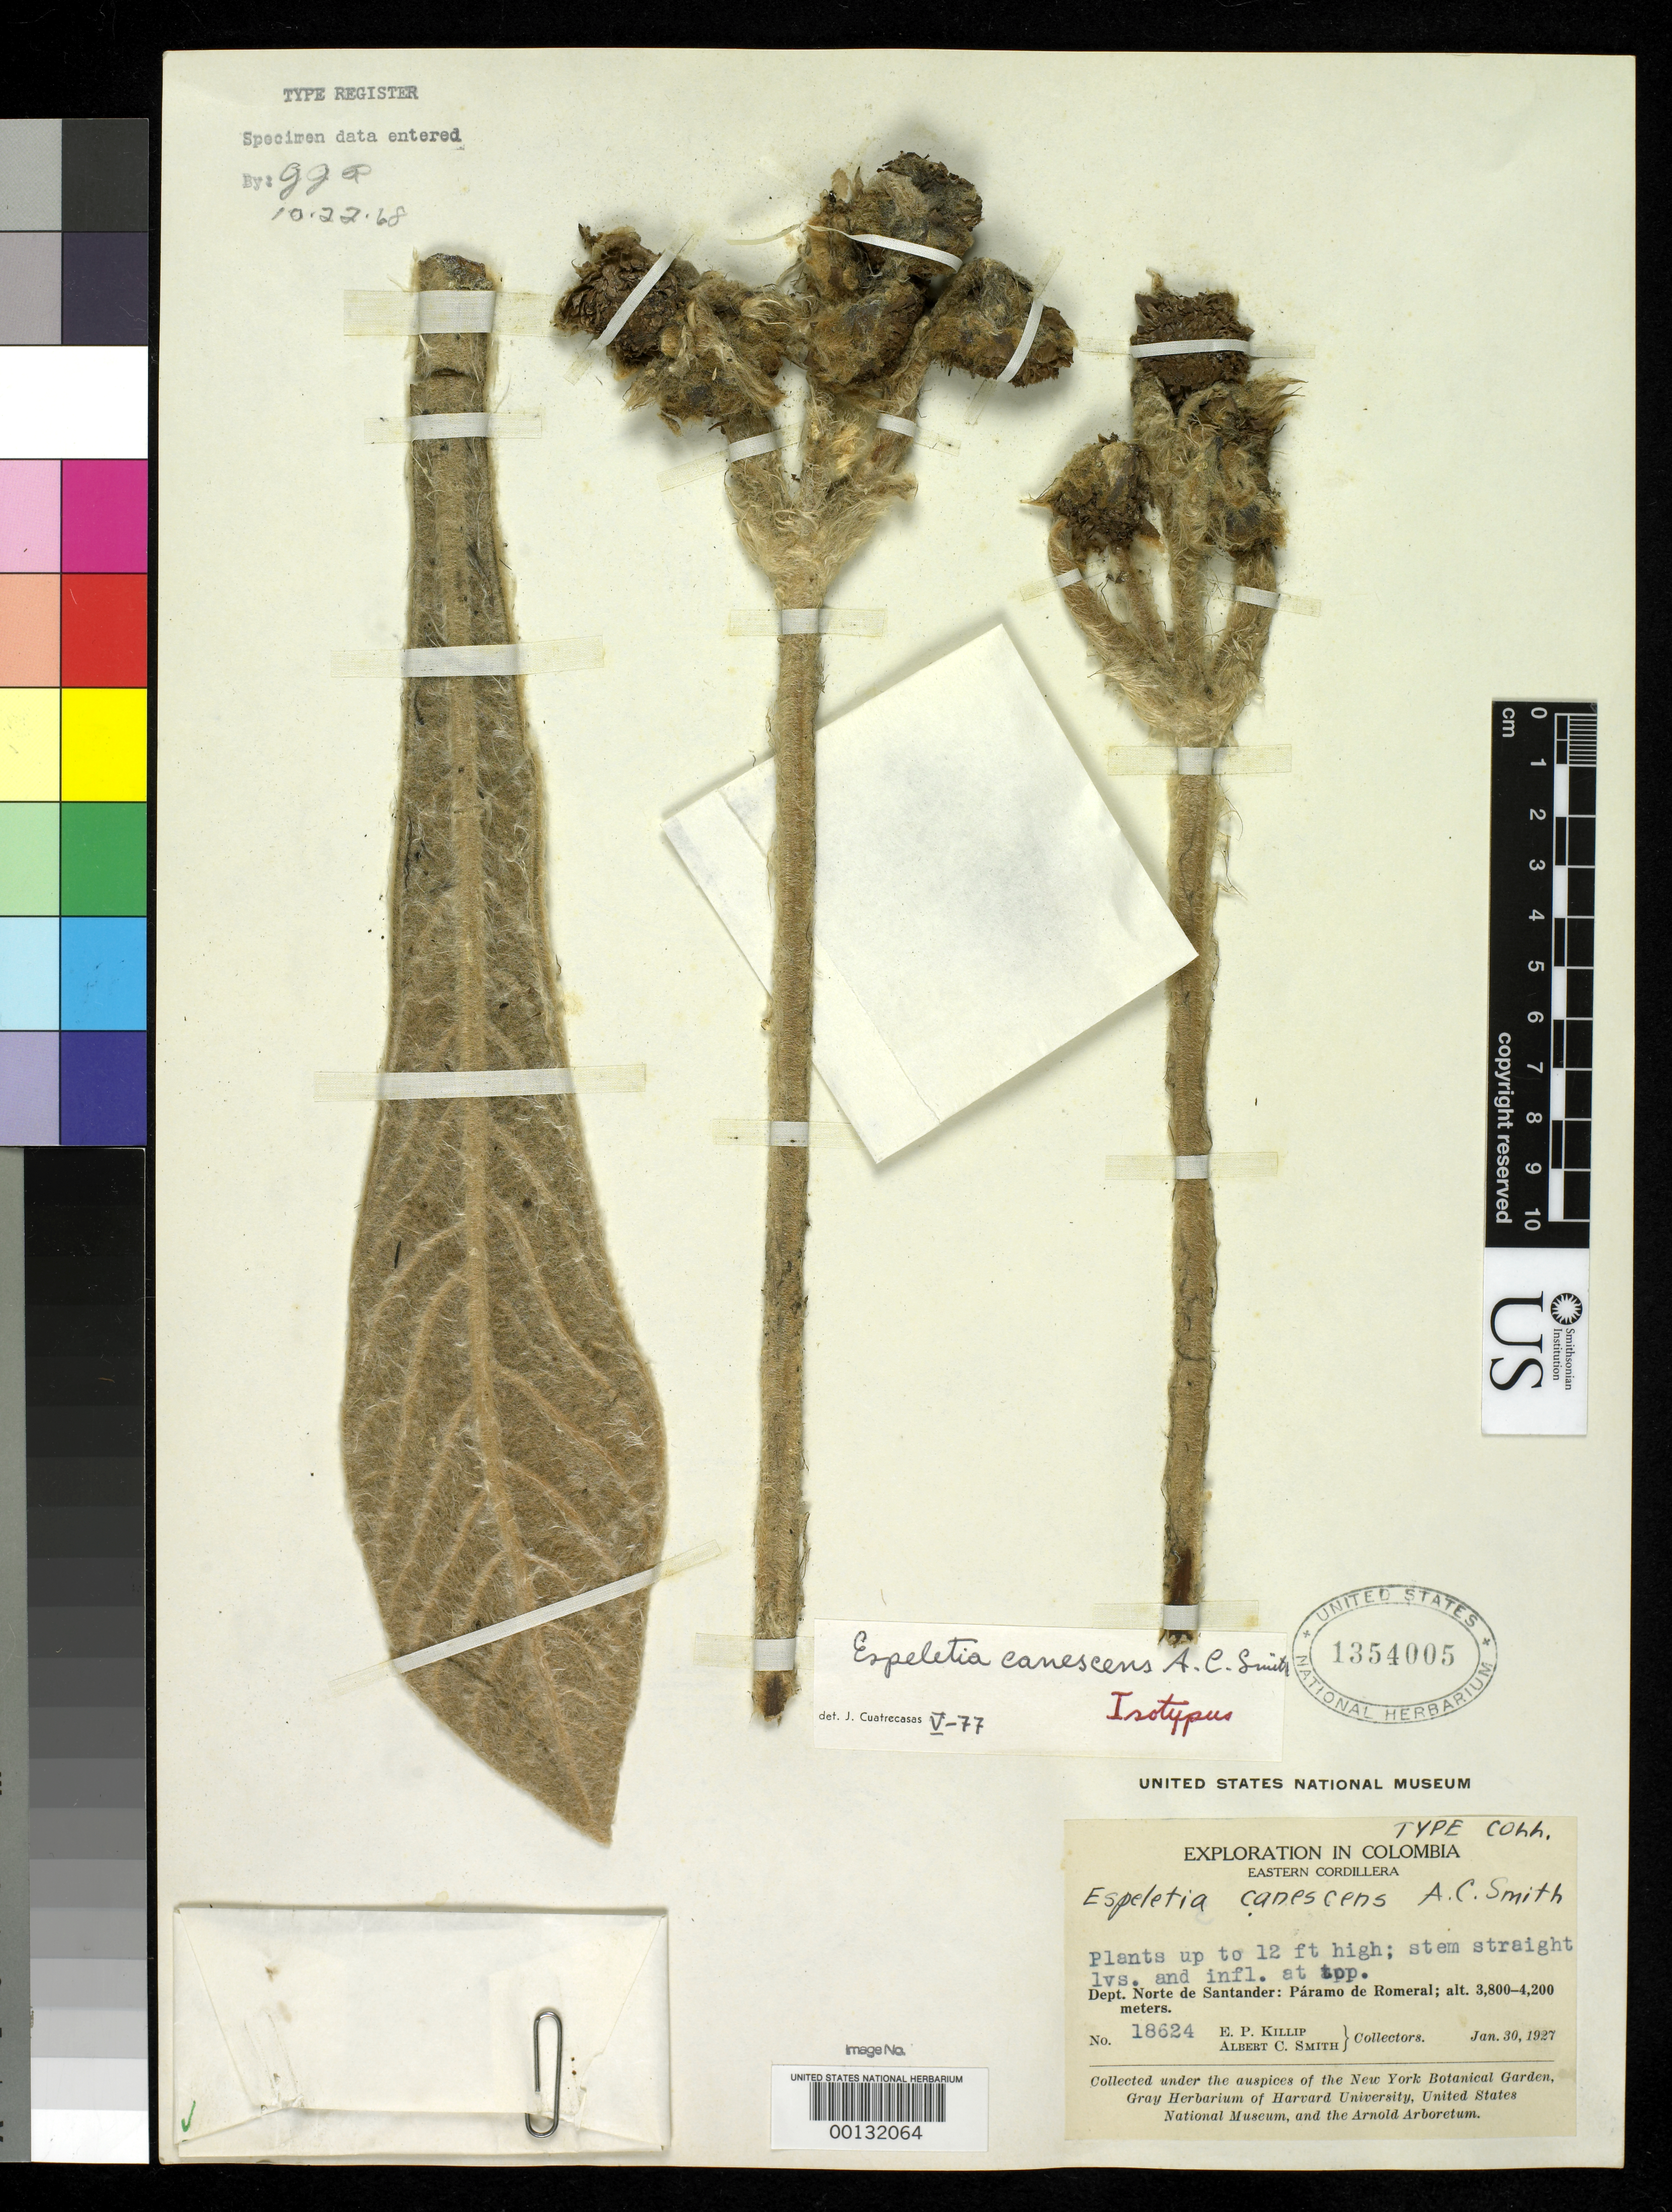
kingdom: Plantae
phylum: Tracheophyta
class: Magnoliopsida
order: Asterales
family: Asteraceae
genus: Espeletia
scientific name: Espeletia canescens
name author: A.C. Sm.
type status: Isotype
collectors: E. P. Killip & A. C. Smith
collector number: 18624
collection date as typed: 30 Jan 1927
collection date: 1927-01-30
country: Colombia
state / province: Norte de Santander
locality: Páramo de Romeral, Eastern Cordillera.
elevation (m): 3800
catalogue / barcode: US 1354005